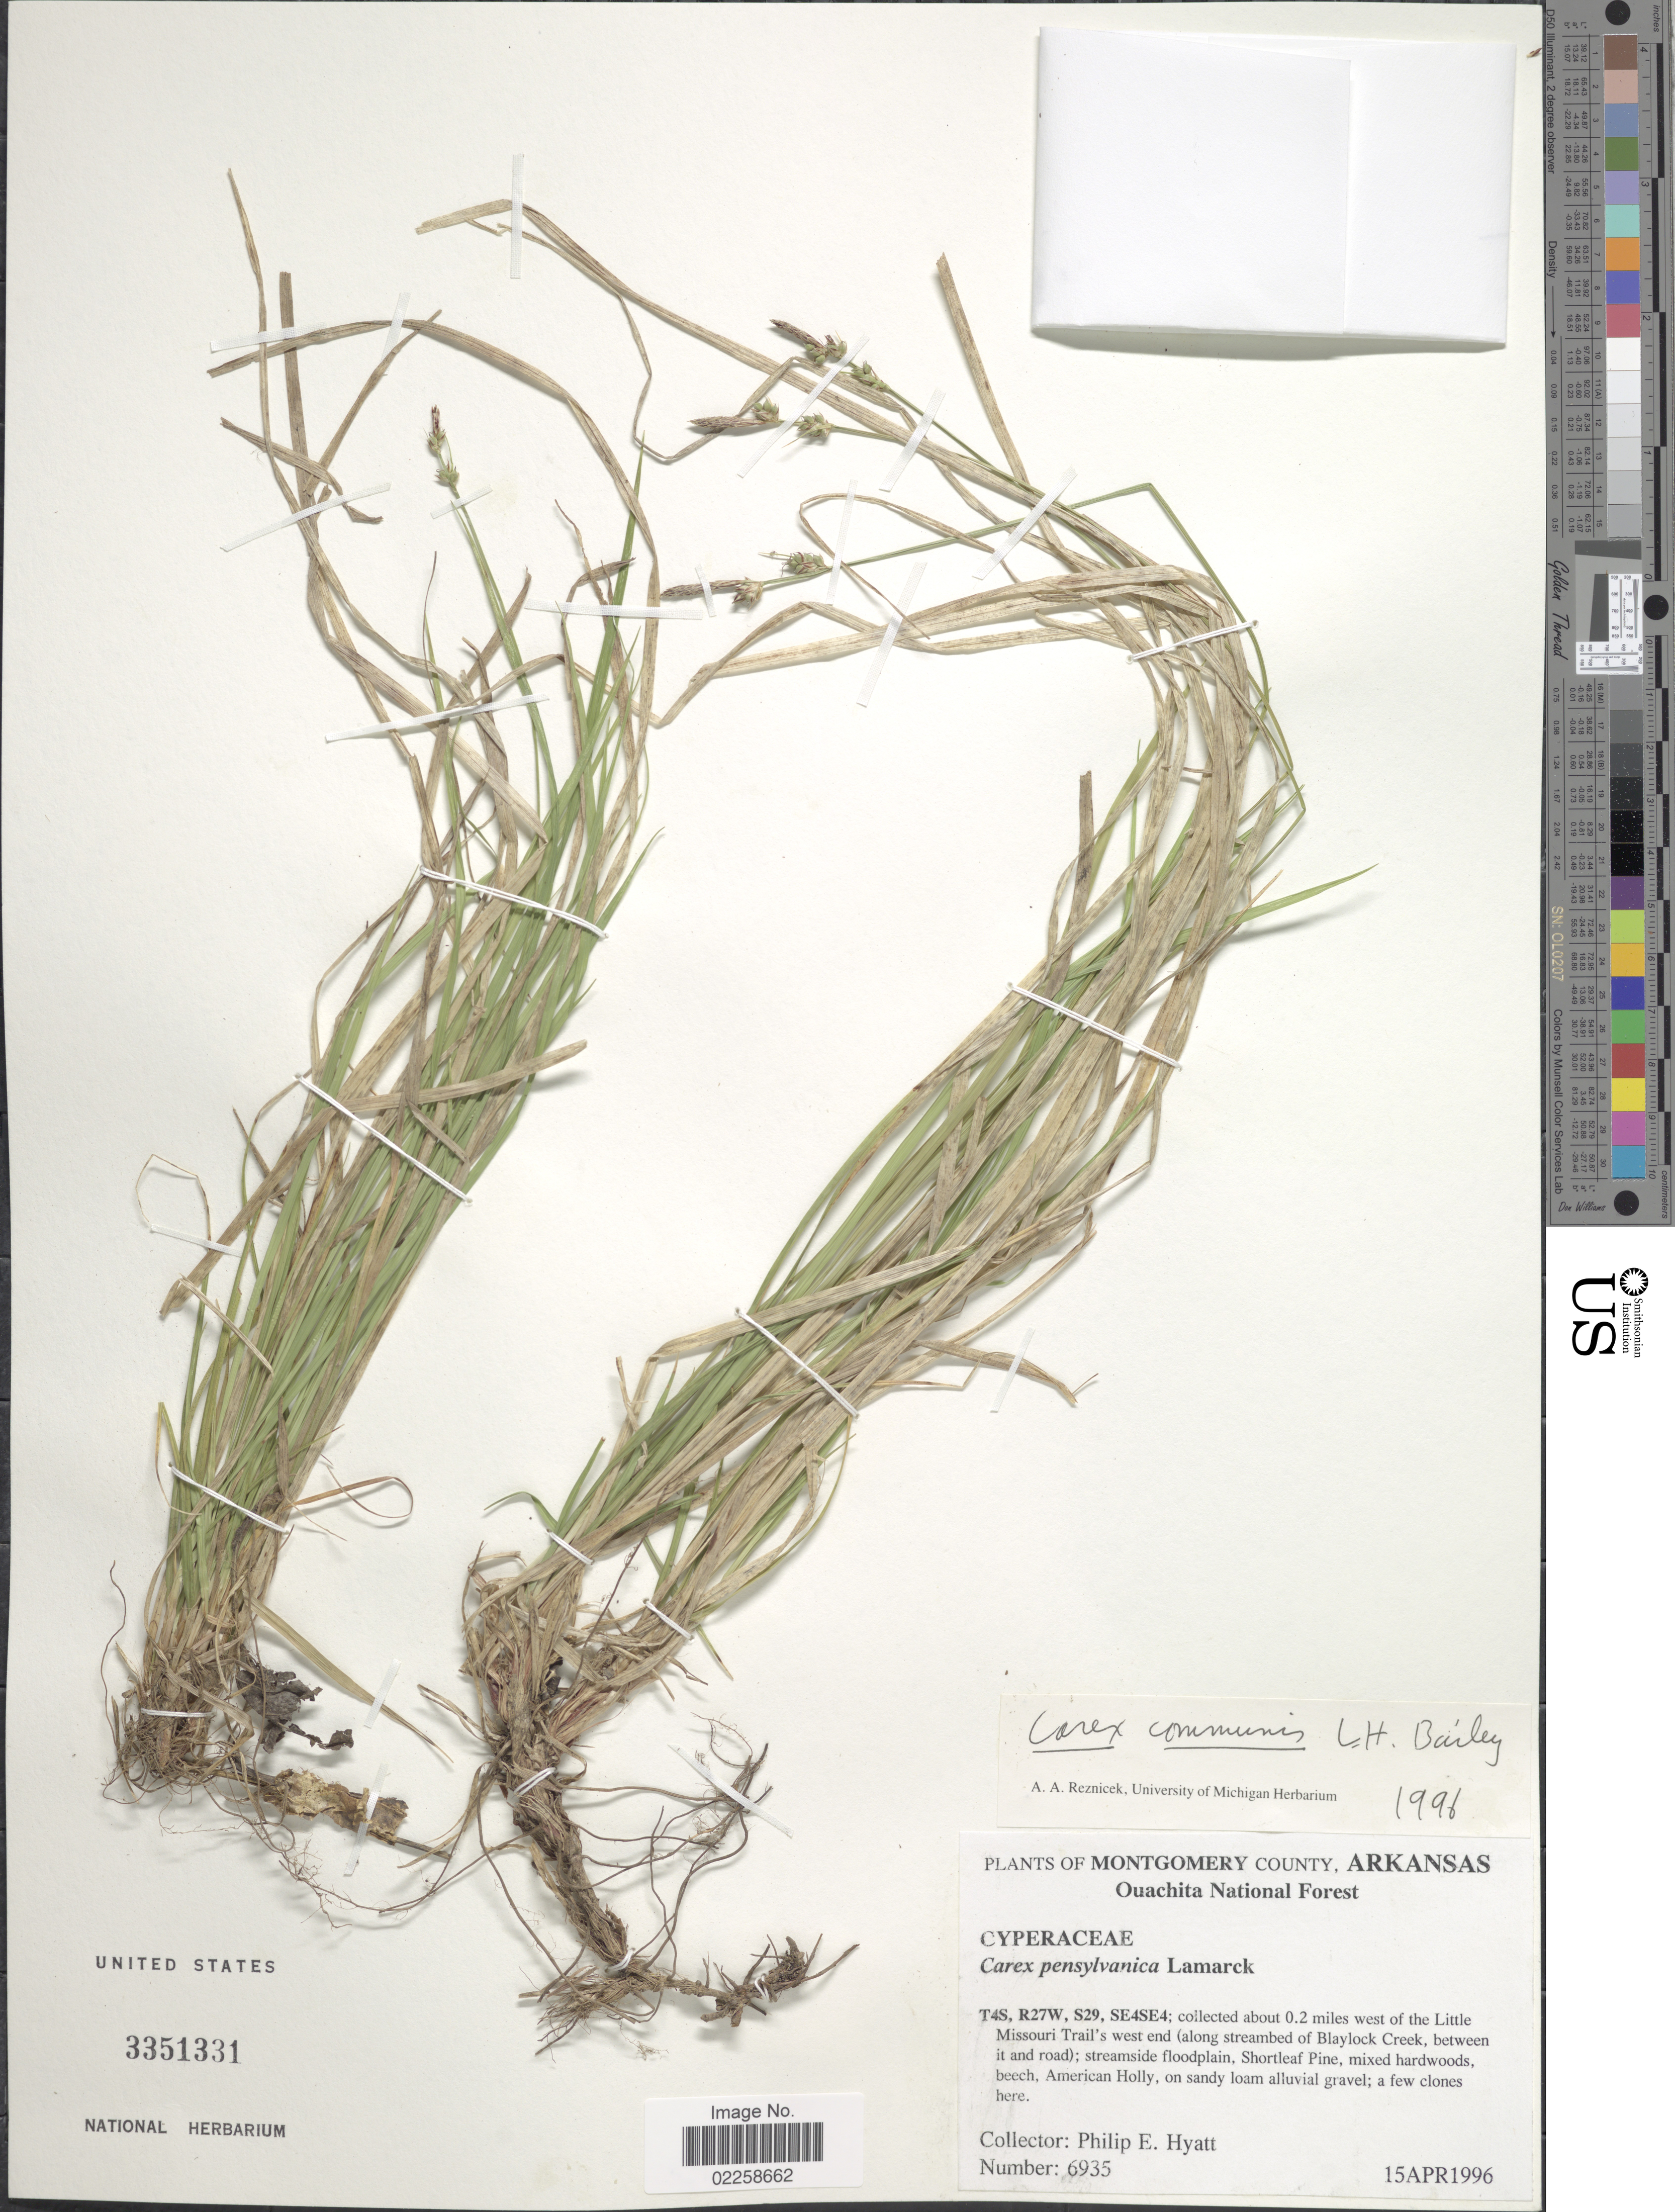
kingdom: Plantae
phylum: Tracheophyta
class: Liliopsida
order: Poales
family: Cyperaceae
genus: Carex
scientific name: Carex communis var. communis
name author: L.H. Bailey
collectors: P. Hyatt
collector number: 6935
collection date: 1996-04-15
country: United States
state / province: Arkansas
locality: Montgomery County, Arkansas, Ouachita National Forest, T4S, R27W, S29 SE4SE4: about 0.2 mile west of the Little Missouri Trail's west end (along streambed of Blaylock Creek, between it and road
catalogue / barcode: US 3351331